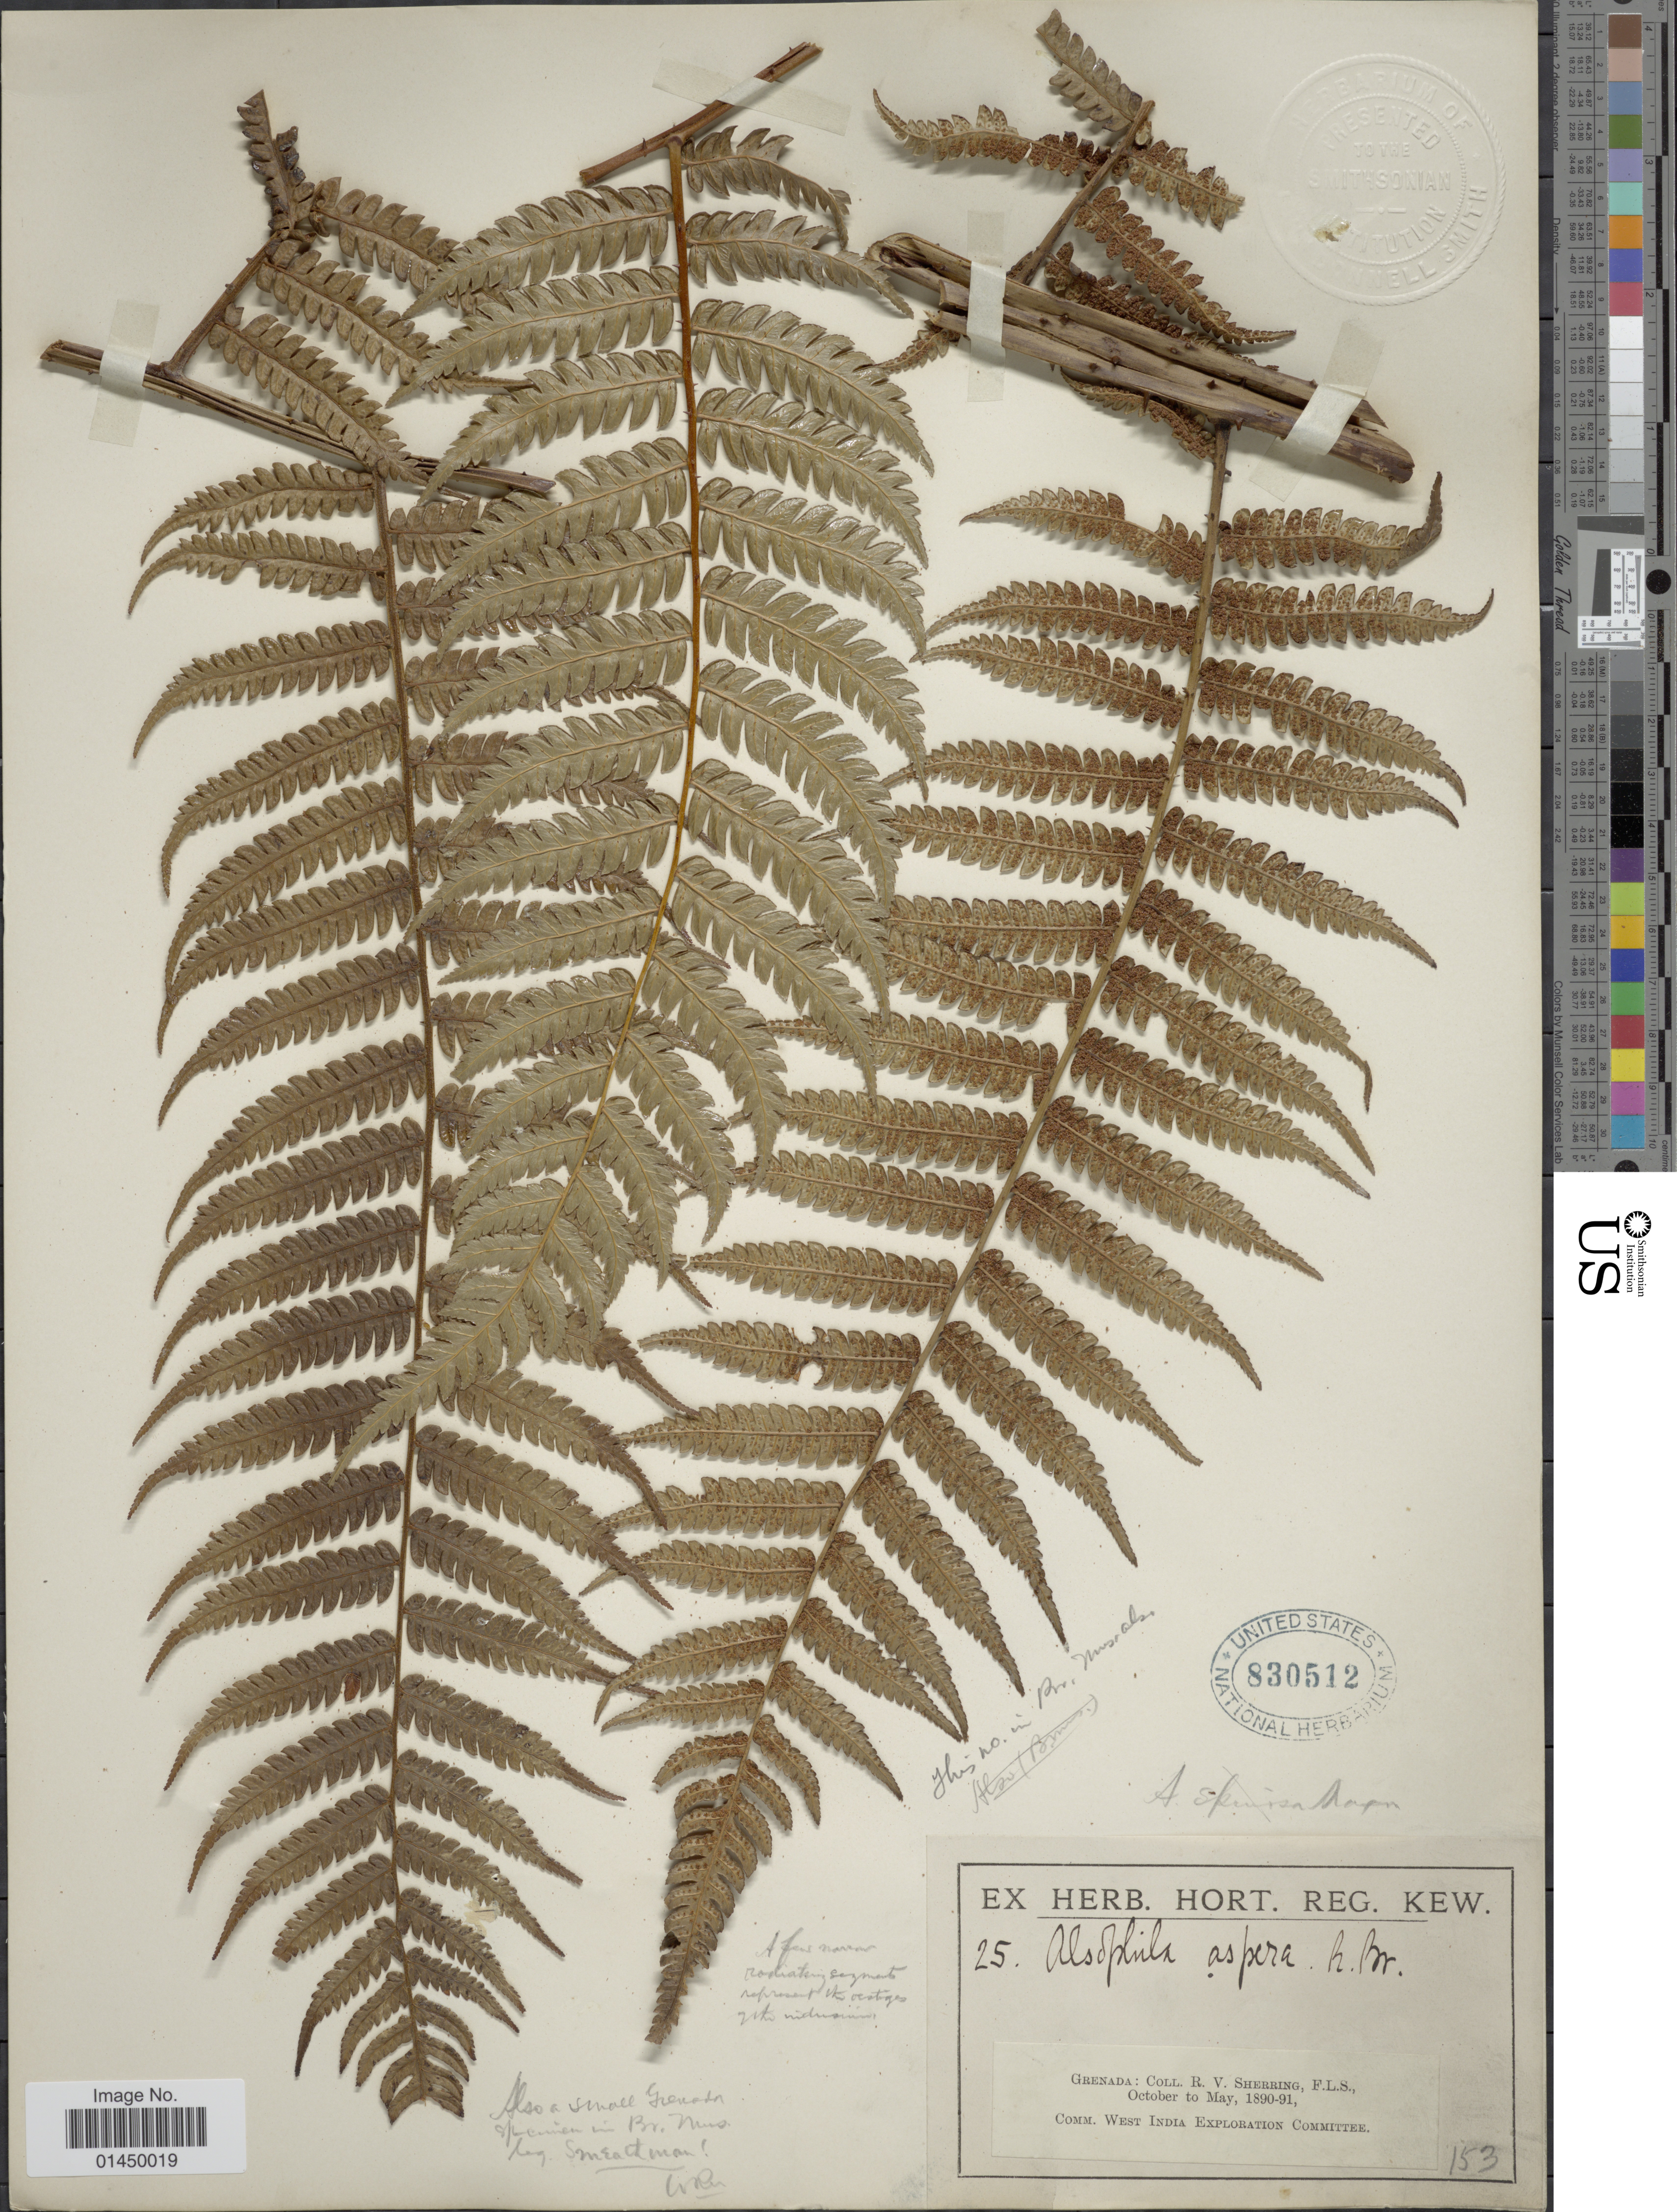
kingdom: Plantae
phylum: Tracheophyta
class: Polypodiopsida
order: Cyatheales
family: Cyatheaceae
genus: Cyathea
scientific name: Cyathea aspera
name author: (L.) Sw.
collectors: R. Sherring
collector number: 25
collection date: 1890-10/1891-05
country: Grenada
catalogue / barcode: US 830512